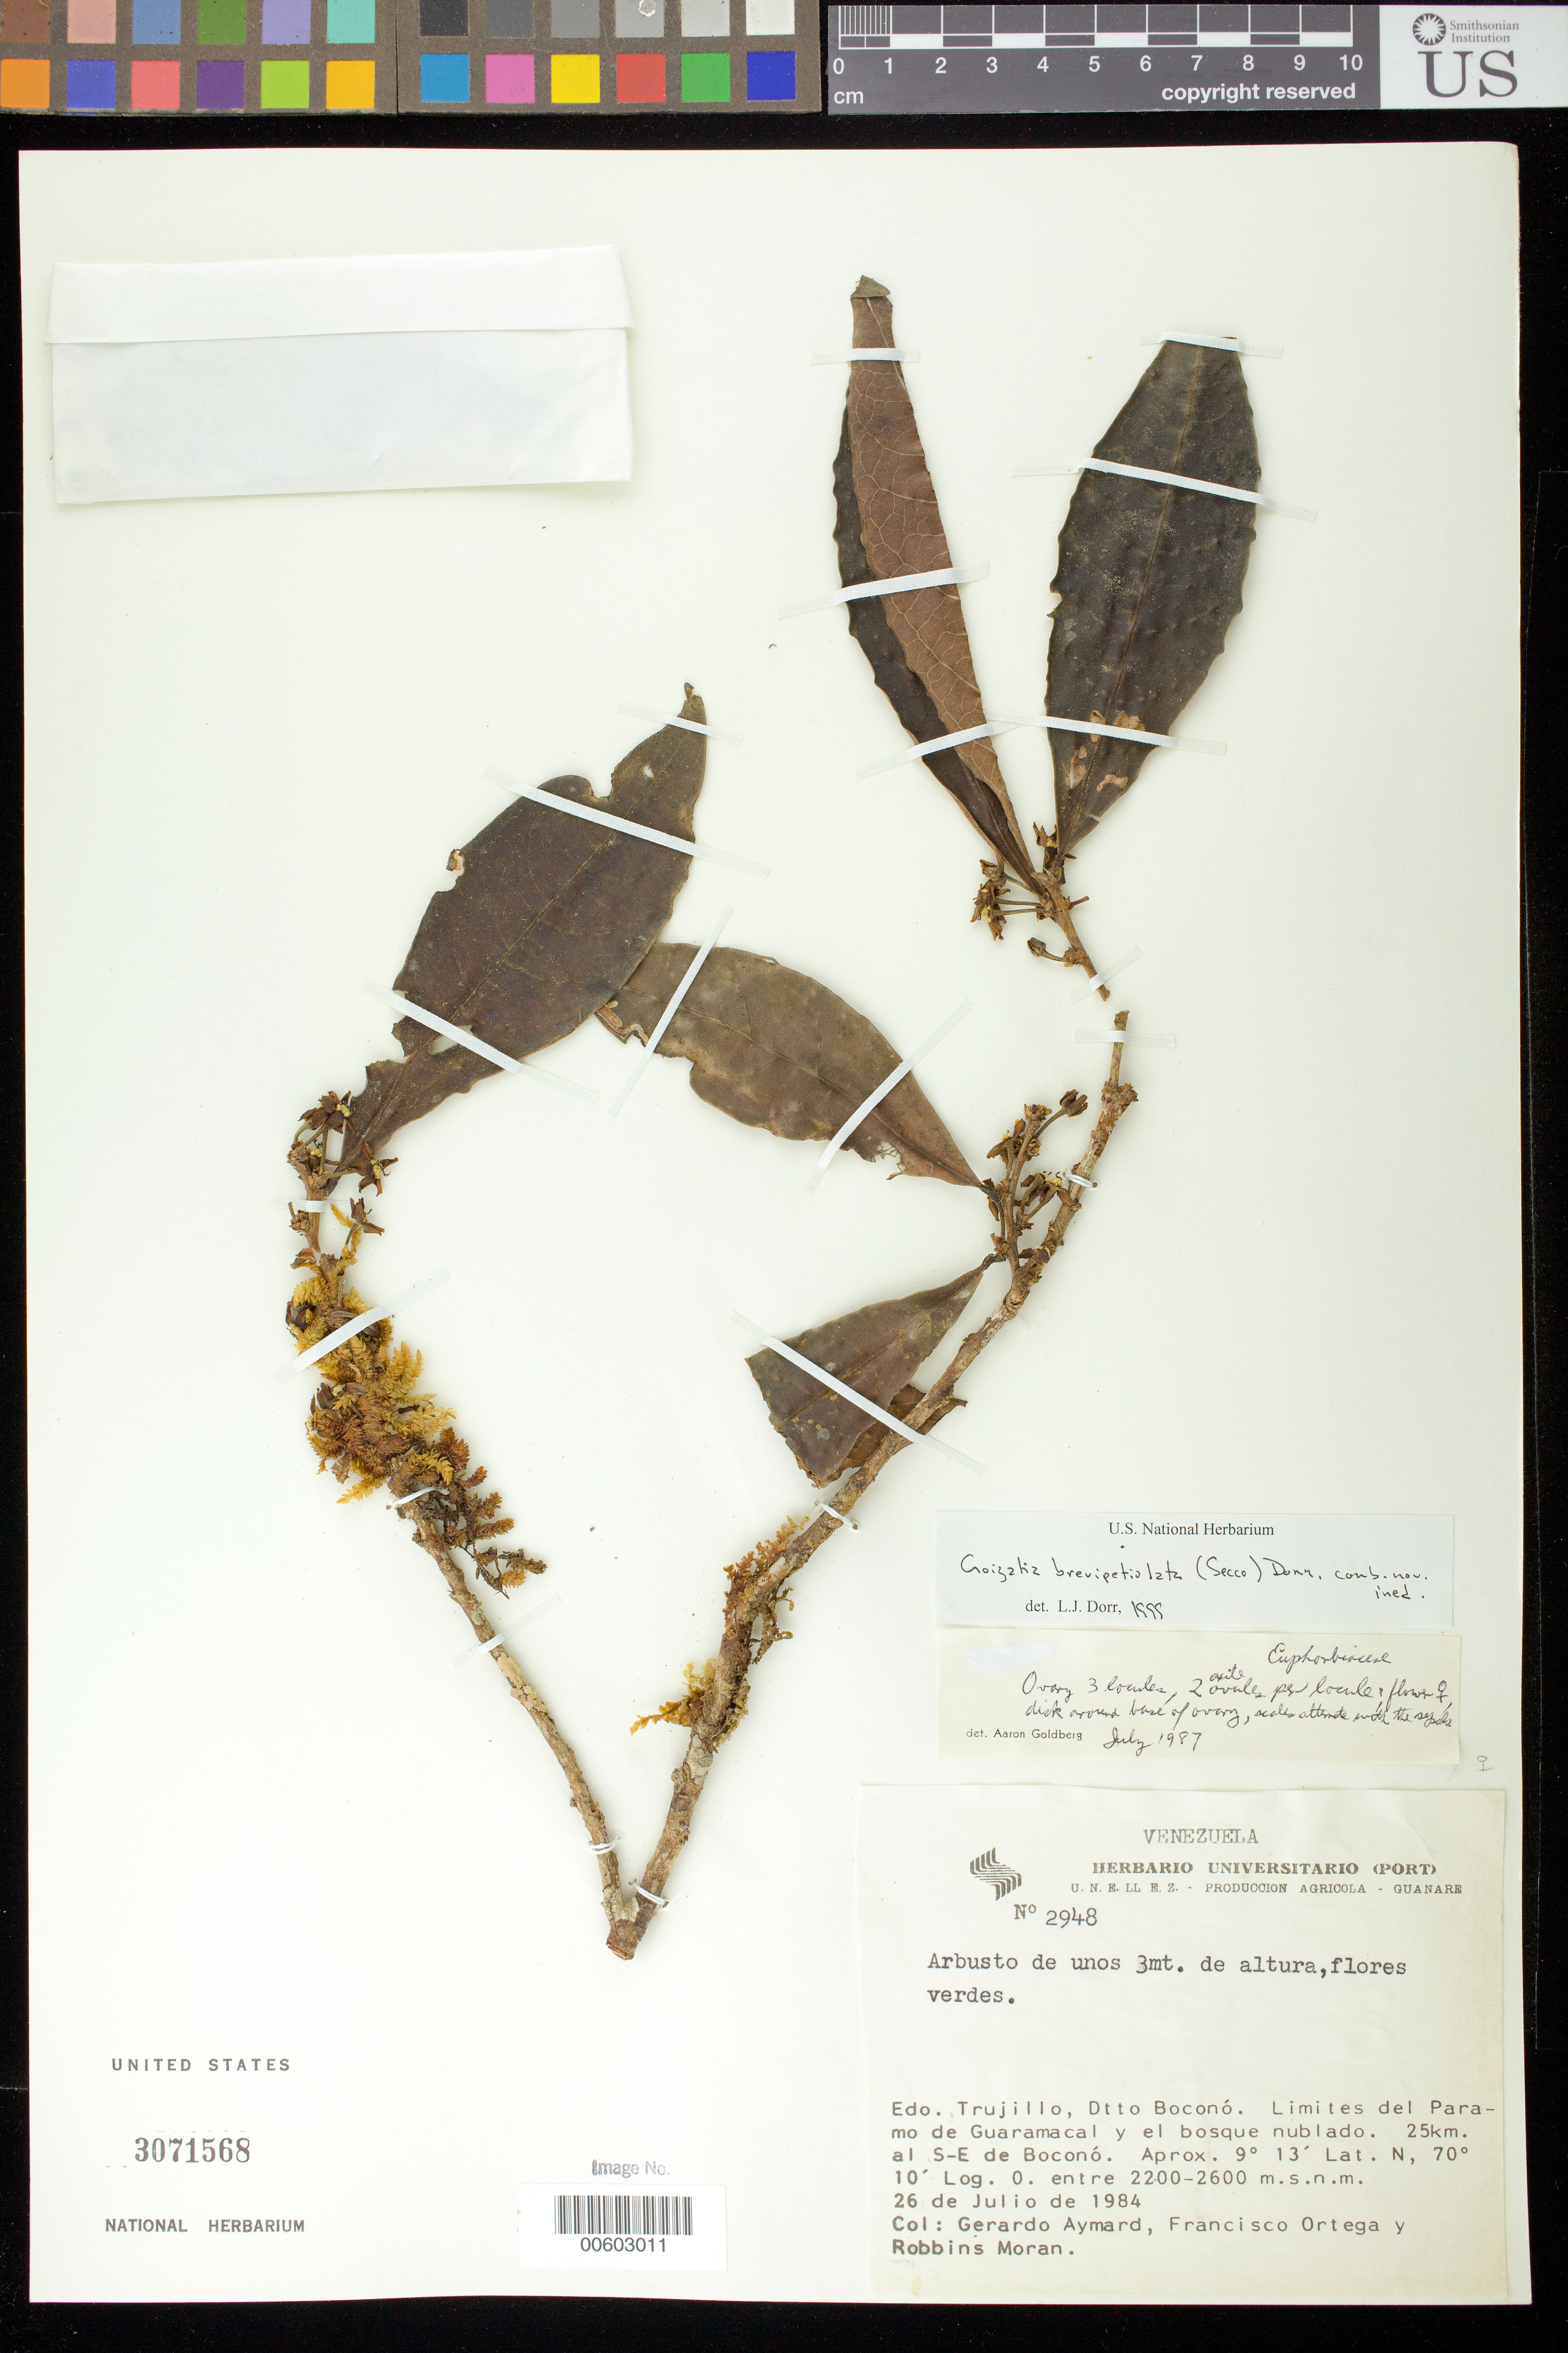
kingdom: Plantae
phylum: Tracheophyta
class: Magnoliopsida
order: Malpighiales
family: Phyllanthaceae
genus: Croizatia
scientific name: Croizatia brevipetiolata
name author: (Secco) Dorr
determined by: Dorr, L. J., (BOT), Smithsonian Institution - National Museum of Natural History (UNITED STATES)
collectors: G. A. Aymard, F. J. Ortega & R. V. Moran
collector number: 2948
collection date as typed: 26 Jul 1984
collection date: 1984-07-26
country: Venezuela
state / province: Trujillo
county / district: Boconó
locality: Limites del Páramo de Guaramacal y el bosque nublado, 25 km al S-E de Boconó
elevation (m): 2200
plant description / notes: NY, PORT, US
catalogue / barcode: US 3071568